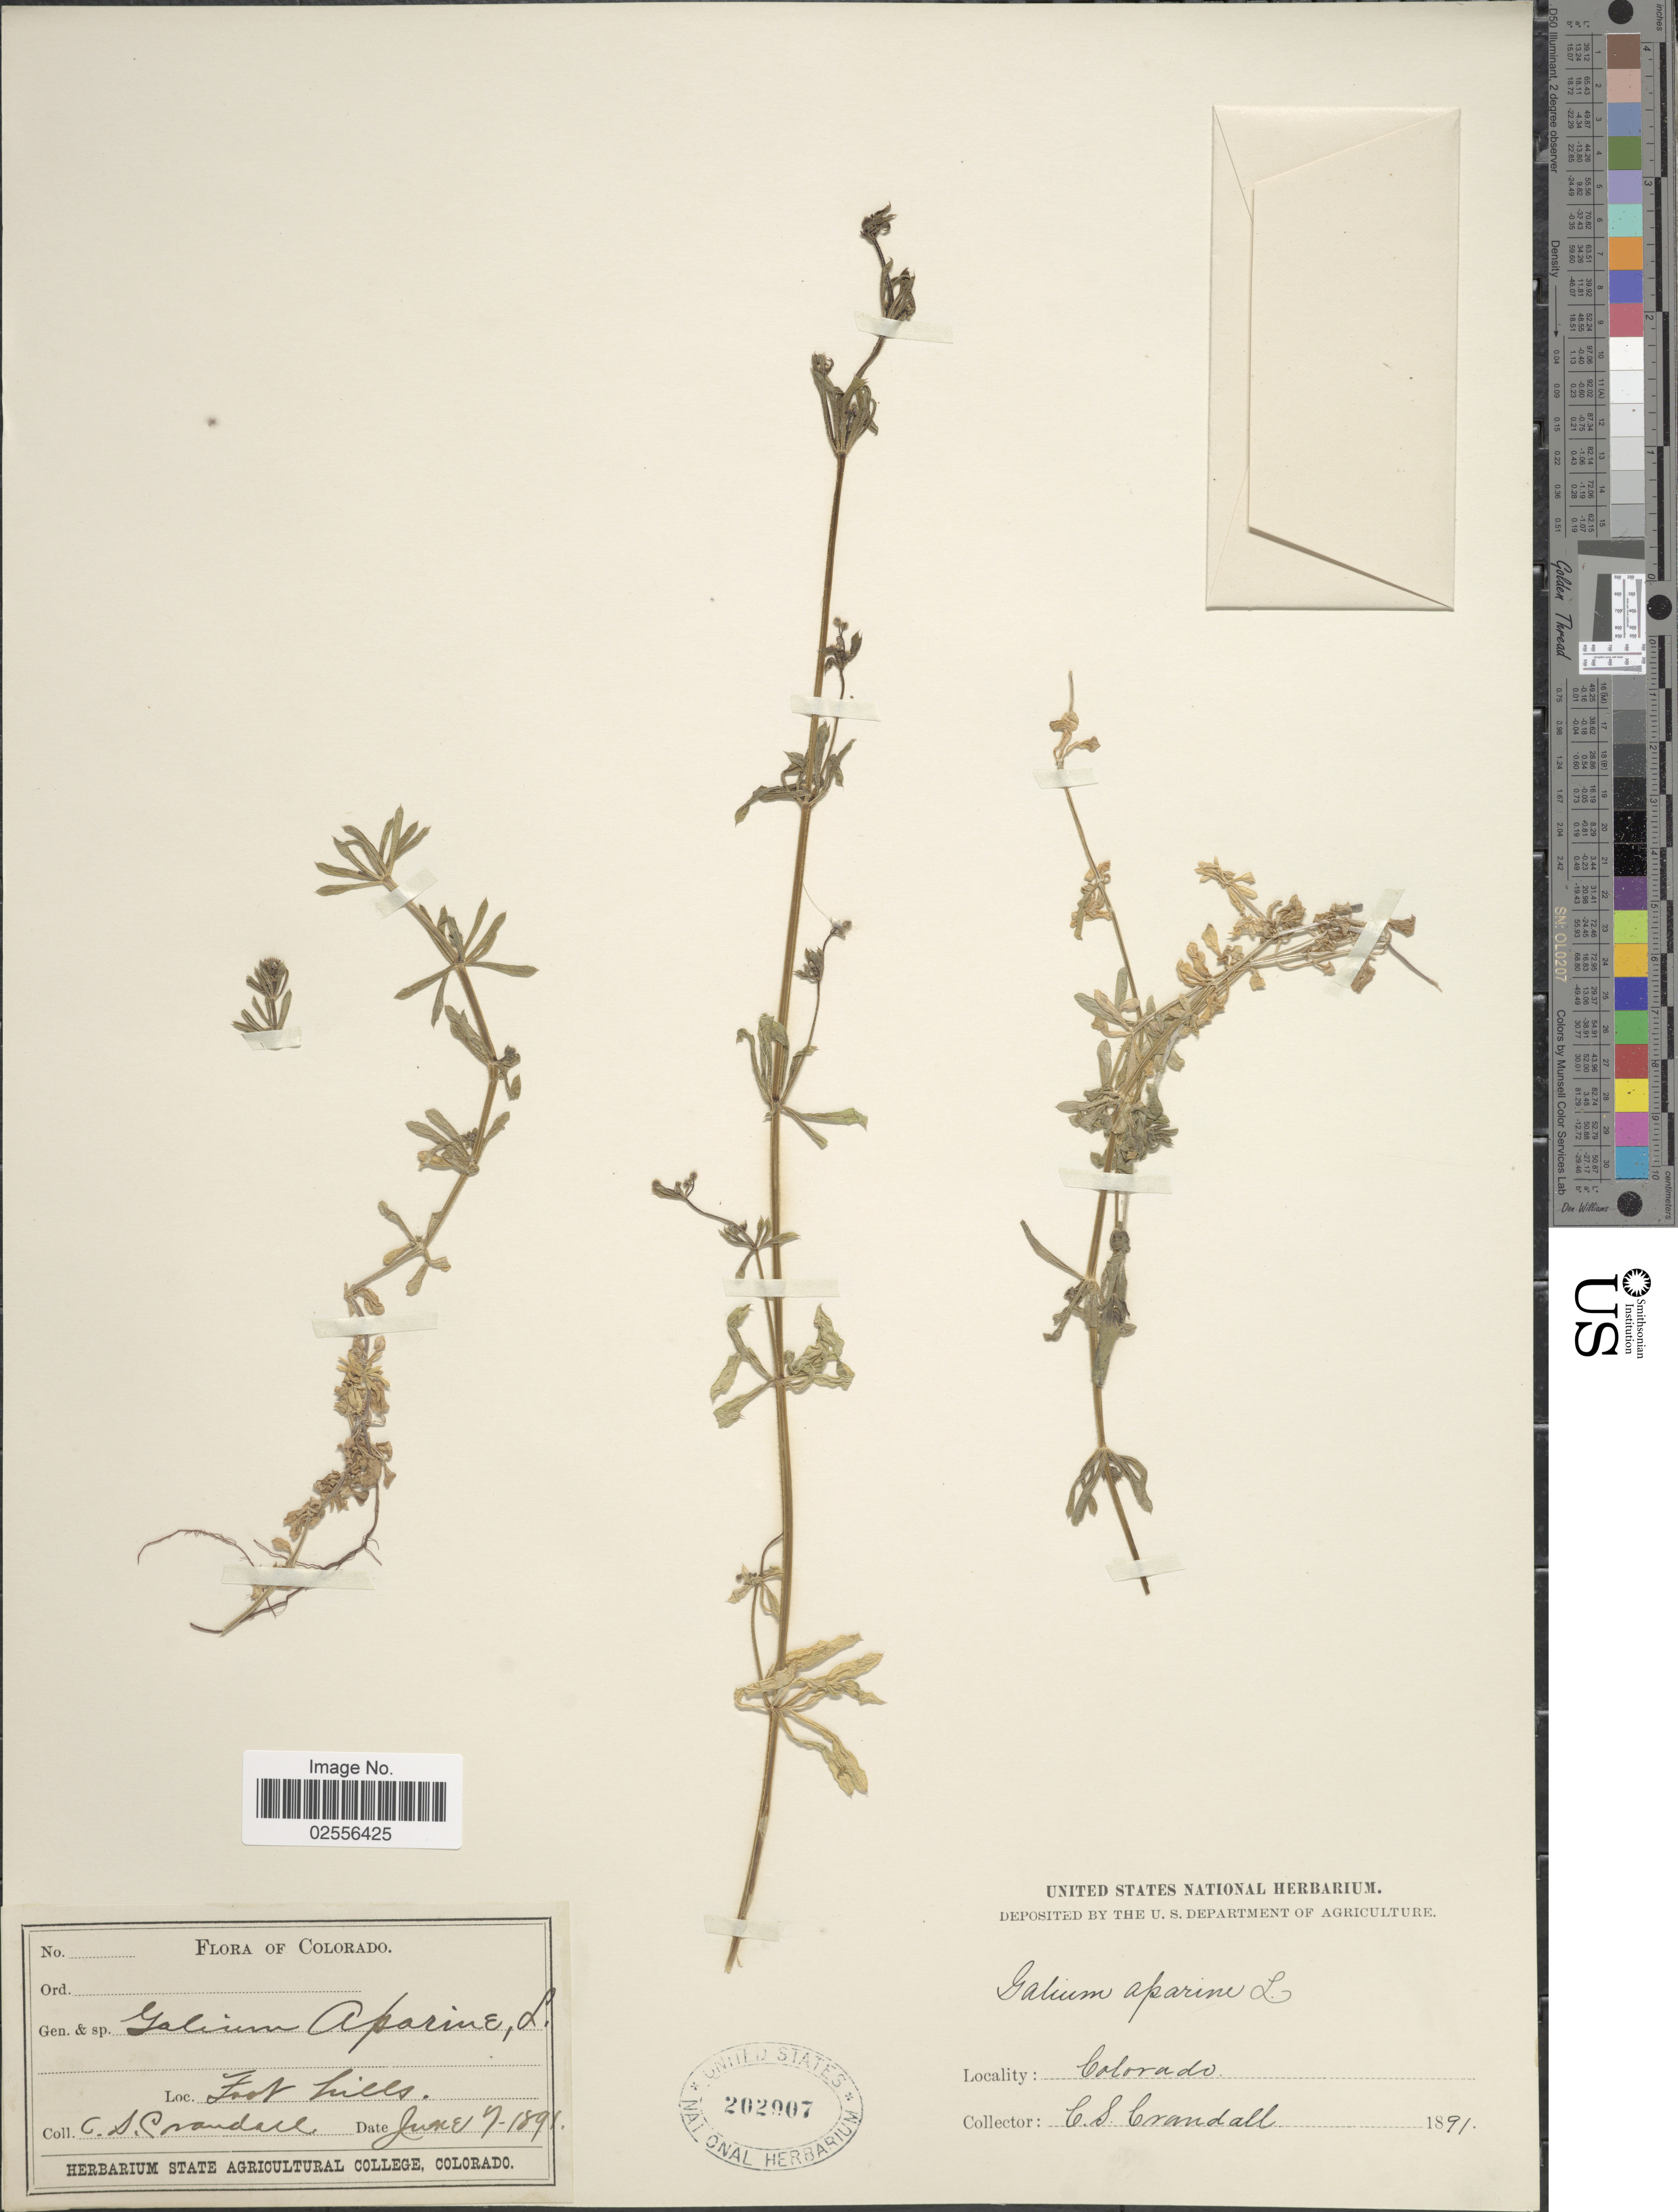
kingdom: Plantae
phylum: Tracheophyta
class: Magnoliopsida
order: Gentianales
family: Rubiaceae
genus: Galium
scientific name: Galium aparine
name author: L.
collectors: C. Crandall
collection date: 1891-06-09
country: United States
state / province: Colorado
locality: Foot Hills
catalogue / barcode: US 202907